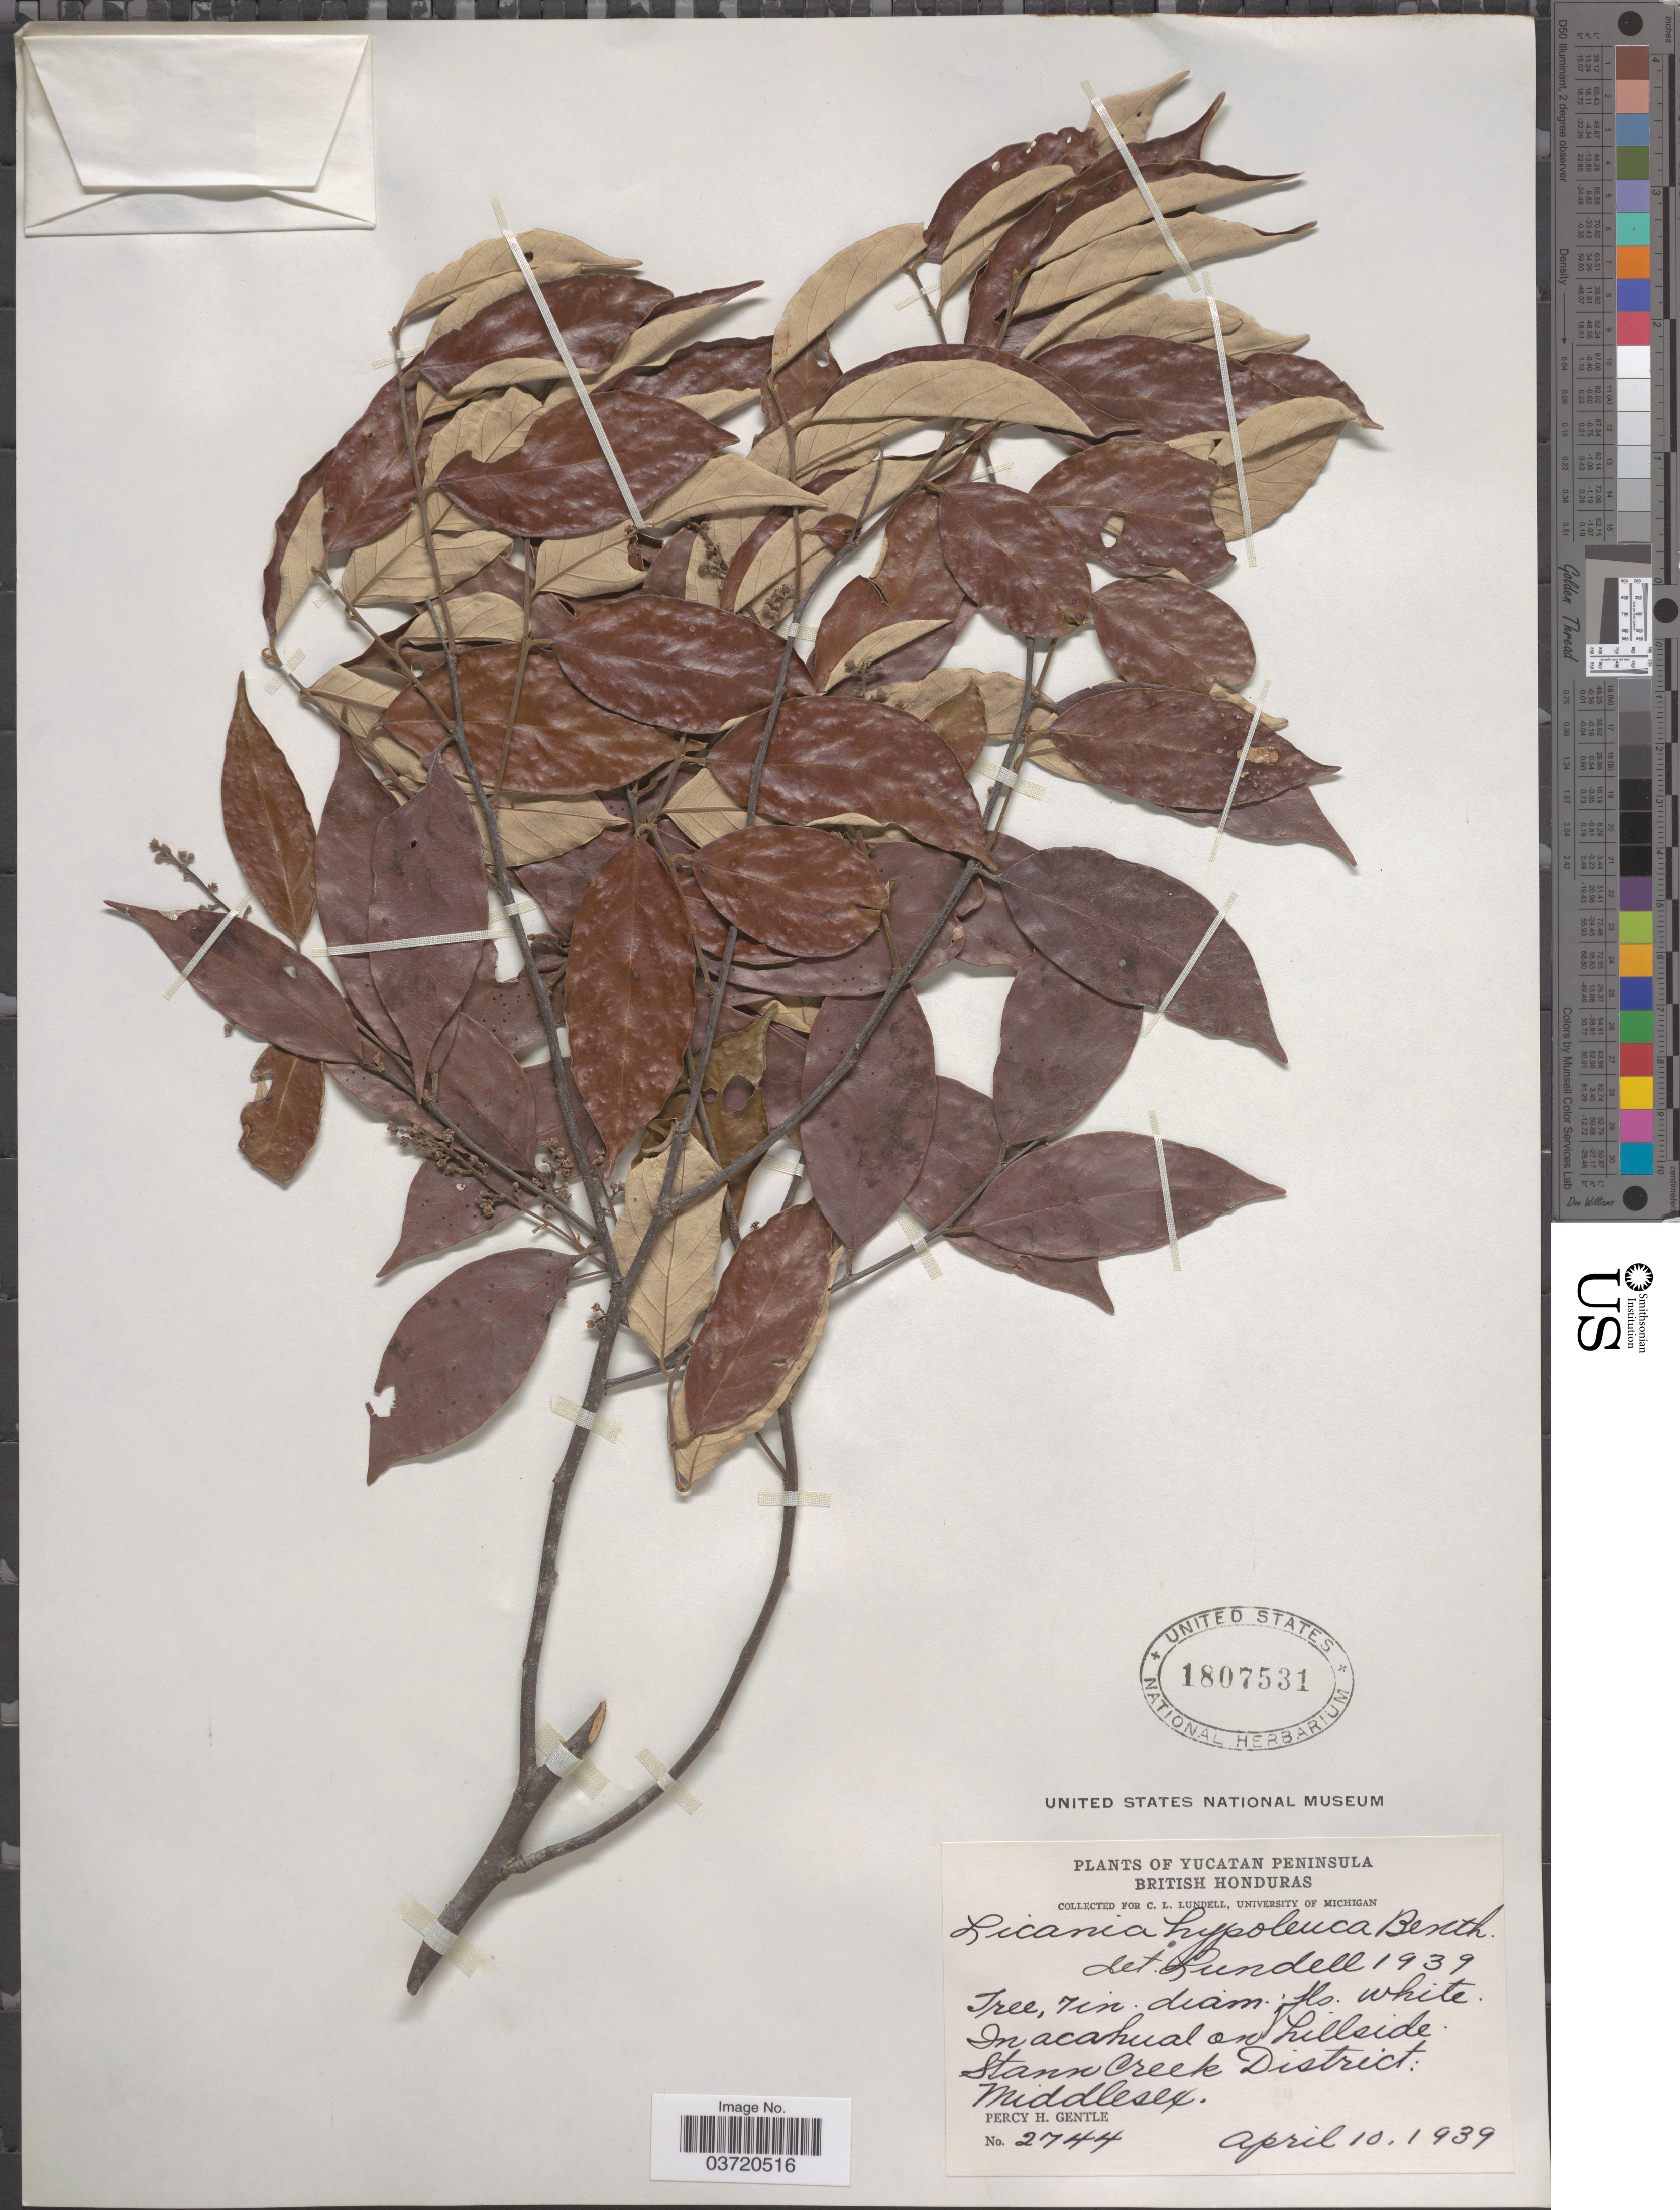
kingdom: Plantae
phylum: Tracheophyta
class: Magnoliopsida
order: Malpighiales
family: Chrysobalanaceae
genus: Licania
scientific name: Licania hypoleuca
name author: Benth.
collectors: P. H. Gentle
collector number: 2744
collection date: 1939-04-10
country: Belize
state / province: Stann Creek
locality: Yucatan Peninsula British Honduras. In acahual on hillside Stann Creek District: Middlesex.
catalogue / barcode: US 1807531